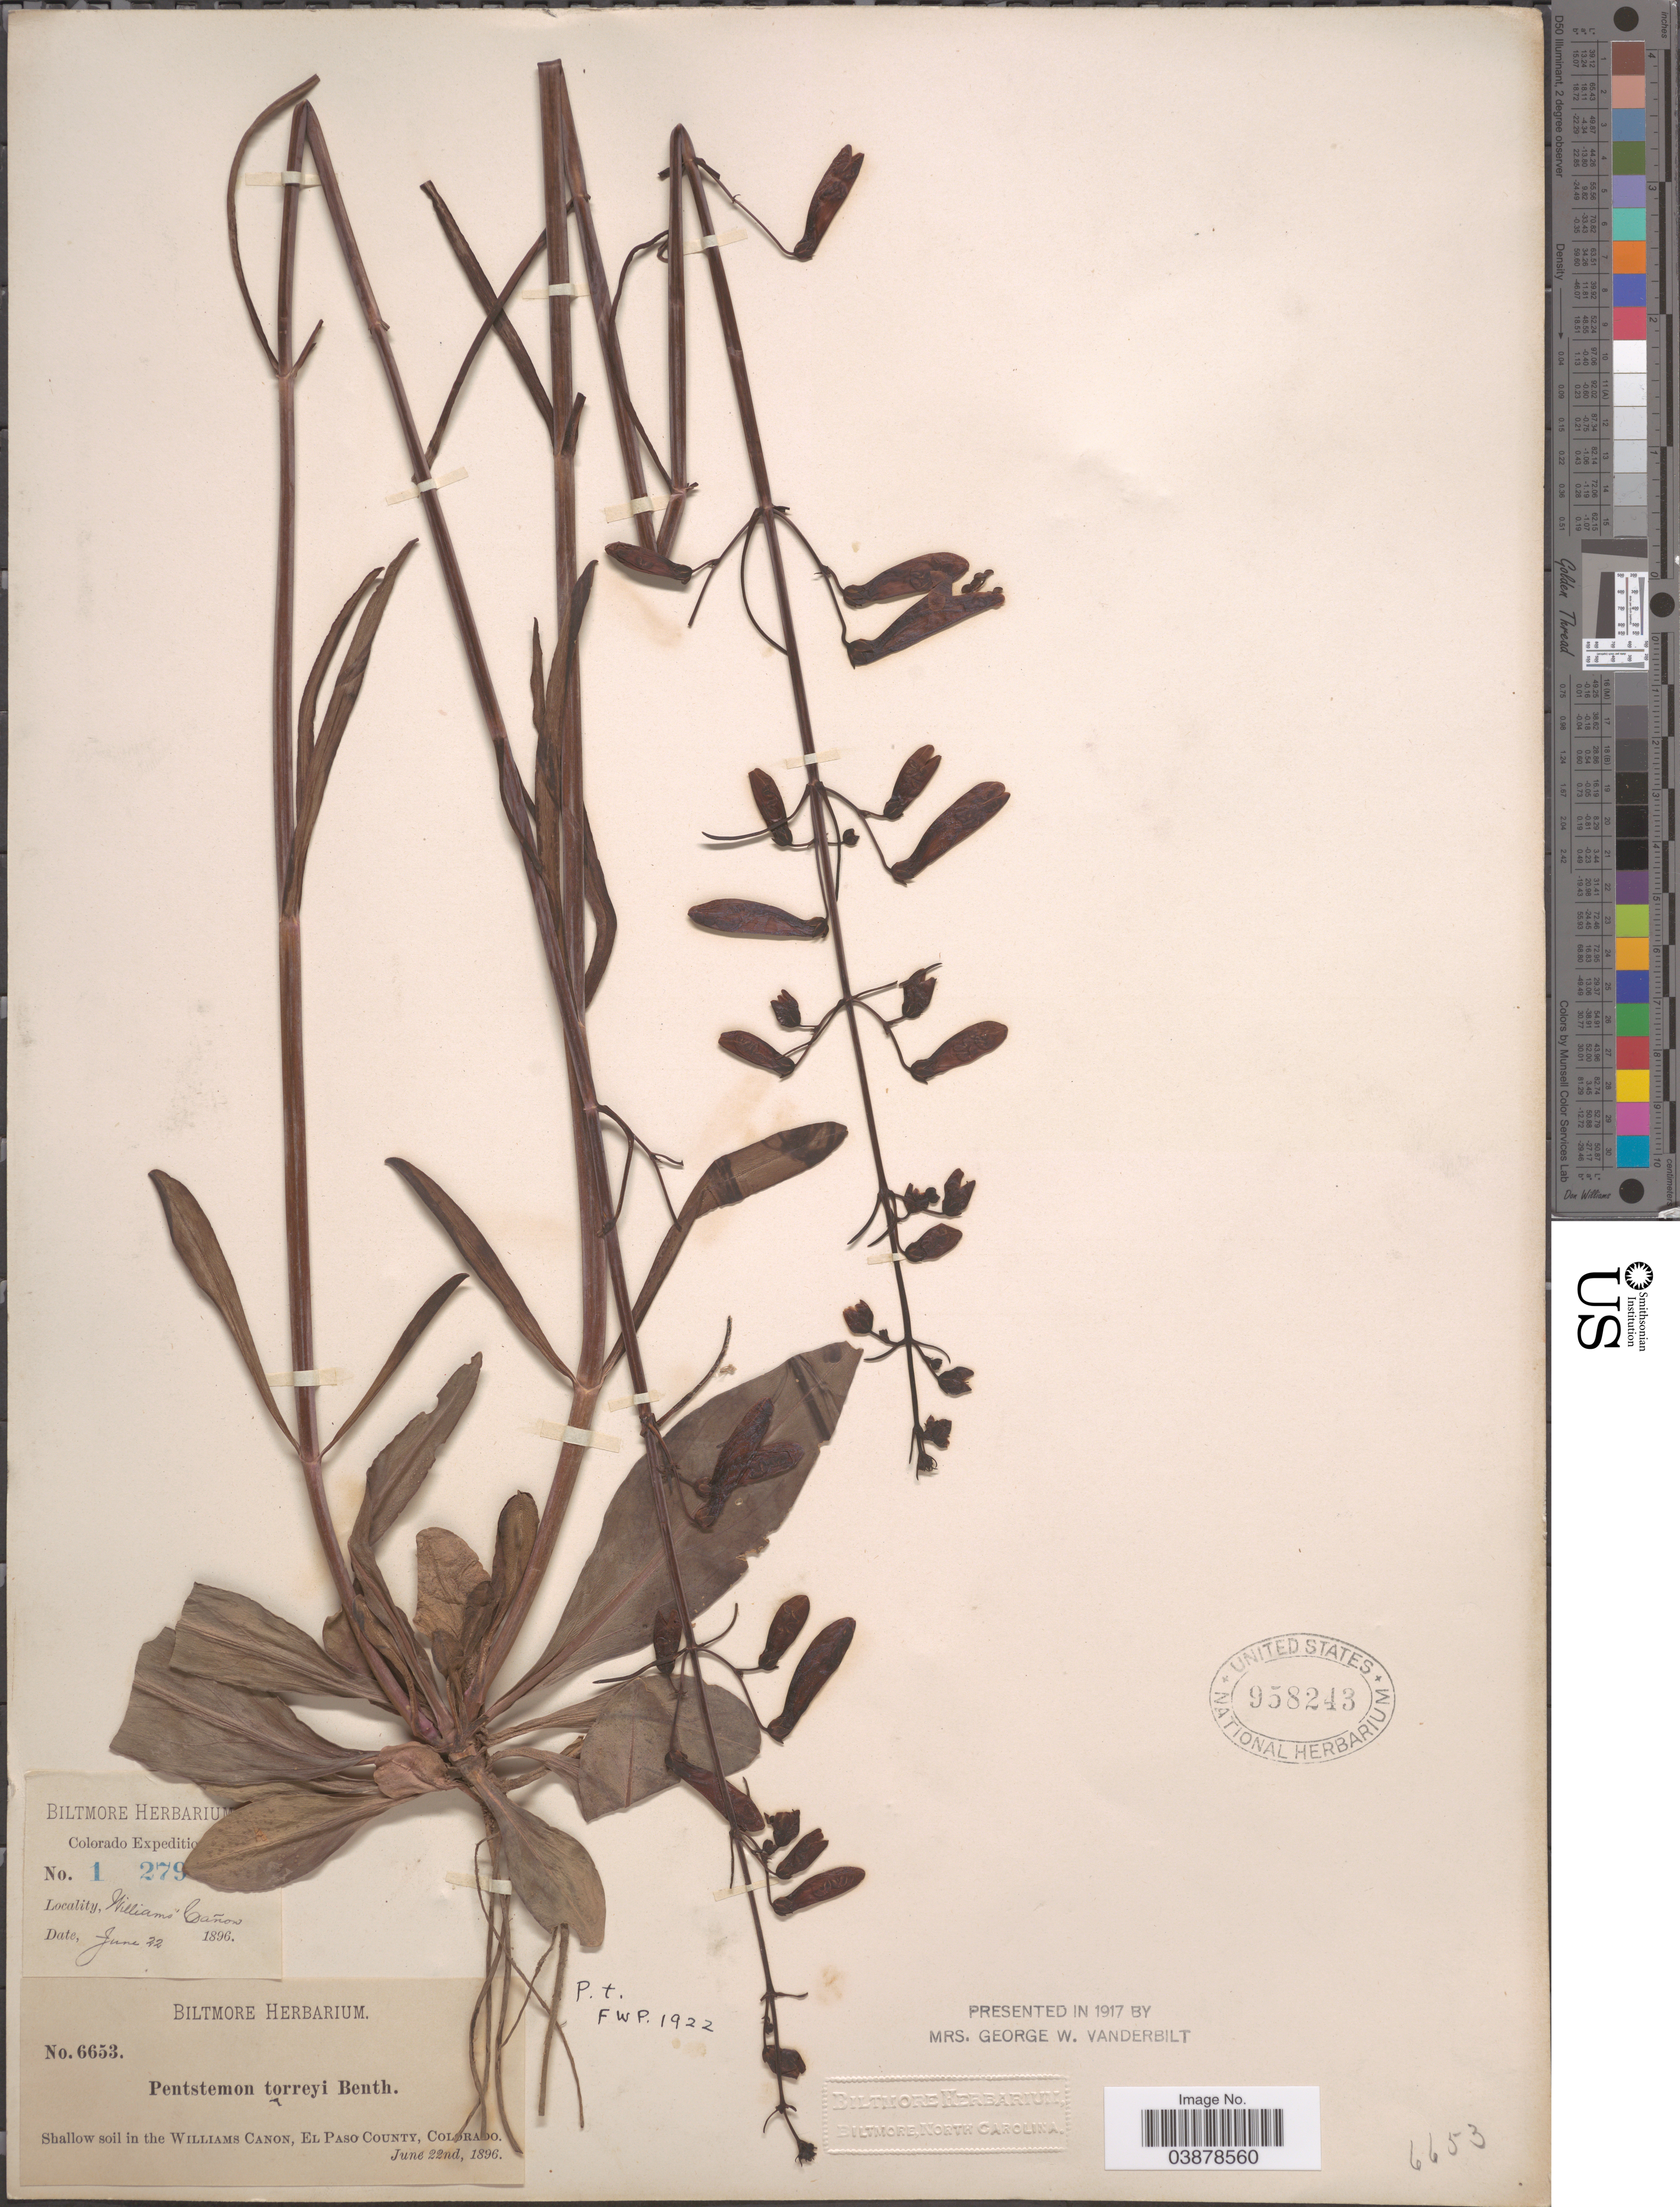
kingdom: Plantae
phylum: Tracheophyta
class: Magnoliopsida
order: Lamiales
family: Plantaginaceae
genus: Penstemon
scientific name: Penstemon torreyi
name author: Benth.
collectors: ex herb. Biltmore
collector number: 6653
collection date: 1896-06-22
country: United States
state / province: Colorado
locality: In the Williams Canon, El Paso County.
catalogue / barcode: US 958243